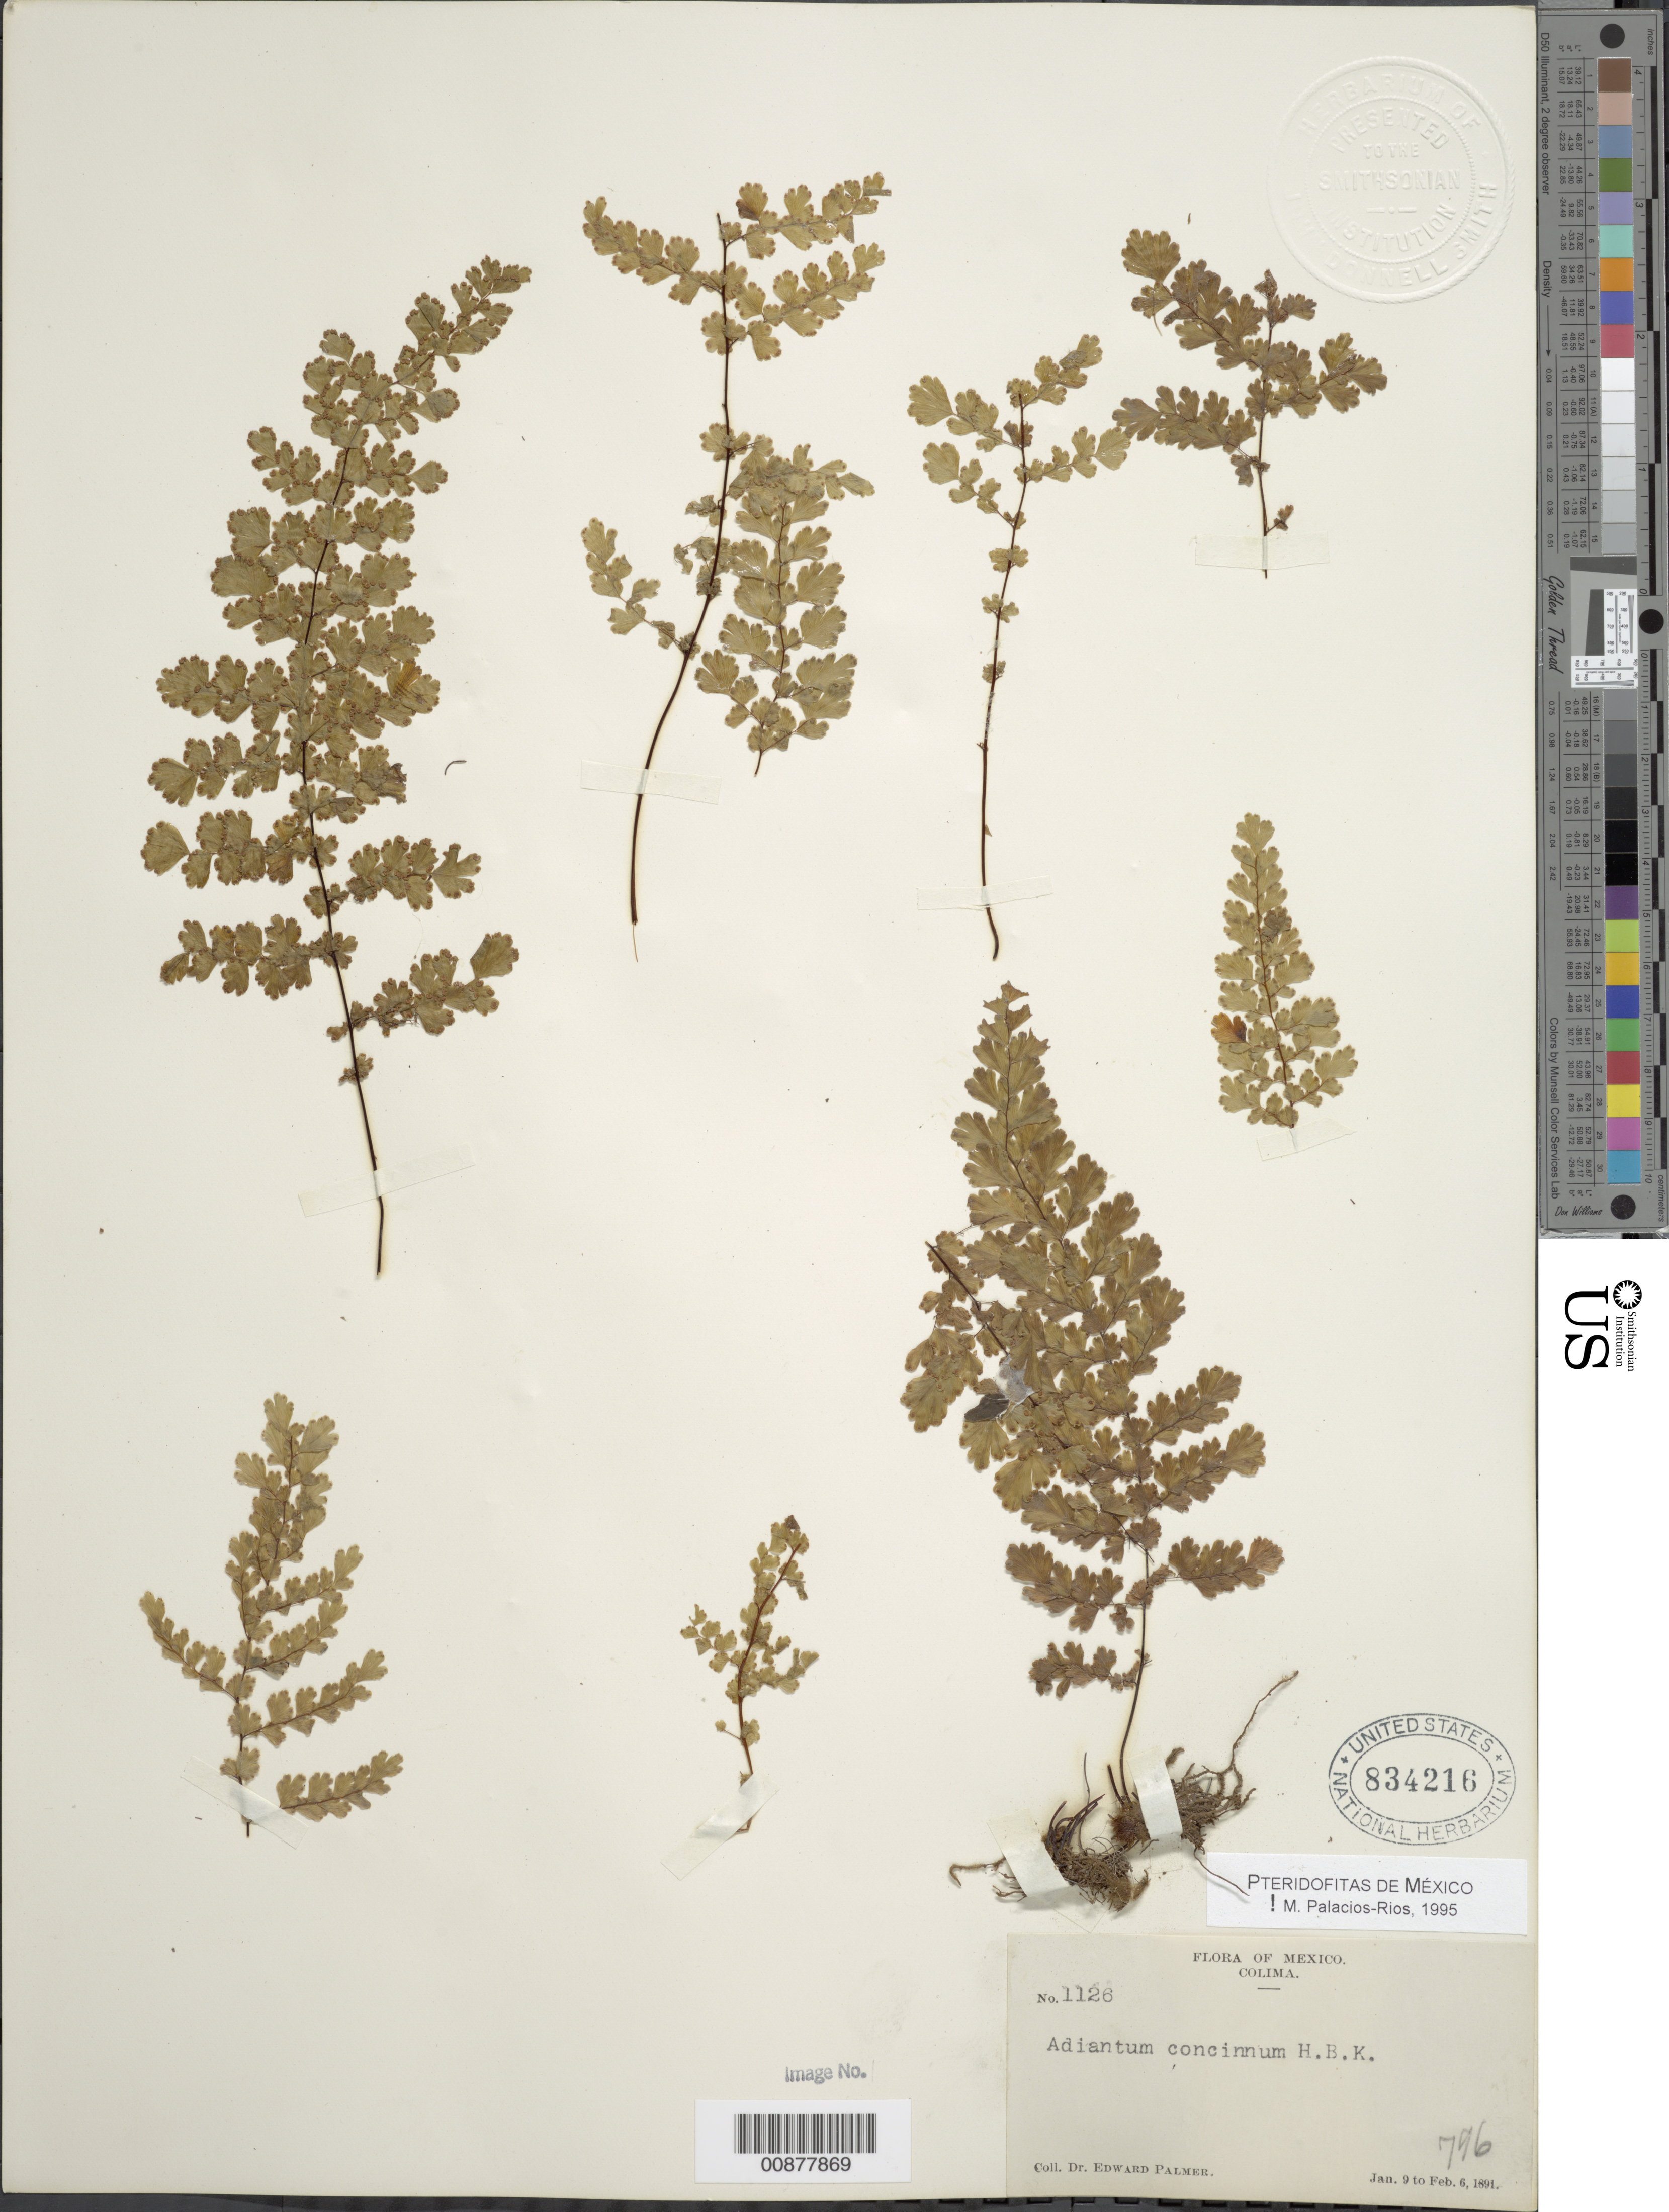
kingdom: Plantae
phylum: Tracheophyta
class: Polypodiopsida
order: Polypodiales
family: Pteridaceae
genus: Adiantum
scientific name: Adiantum concinnum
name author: Humb. & Bonpl. ex Willd.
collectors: E. Palmer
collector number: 1126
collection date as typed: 09 Jan 1891 to 06 Feb 1891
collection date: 1891-01-09/1891-02-06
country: Mexico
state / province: Colima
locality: Colima.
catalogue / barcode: US 834216